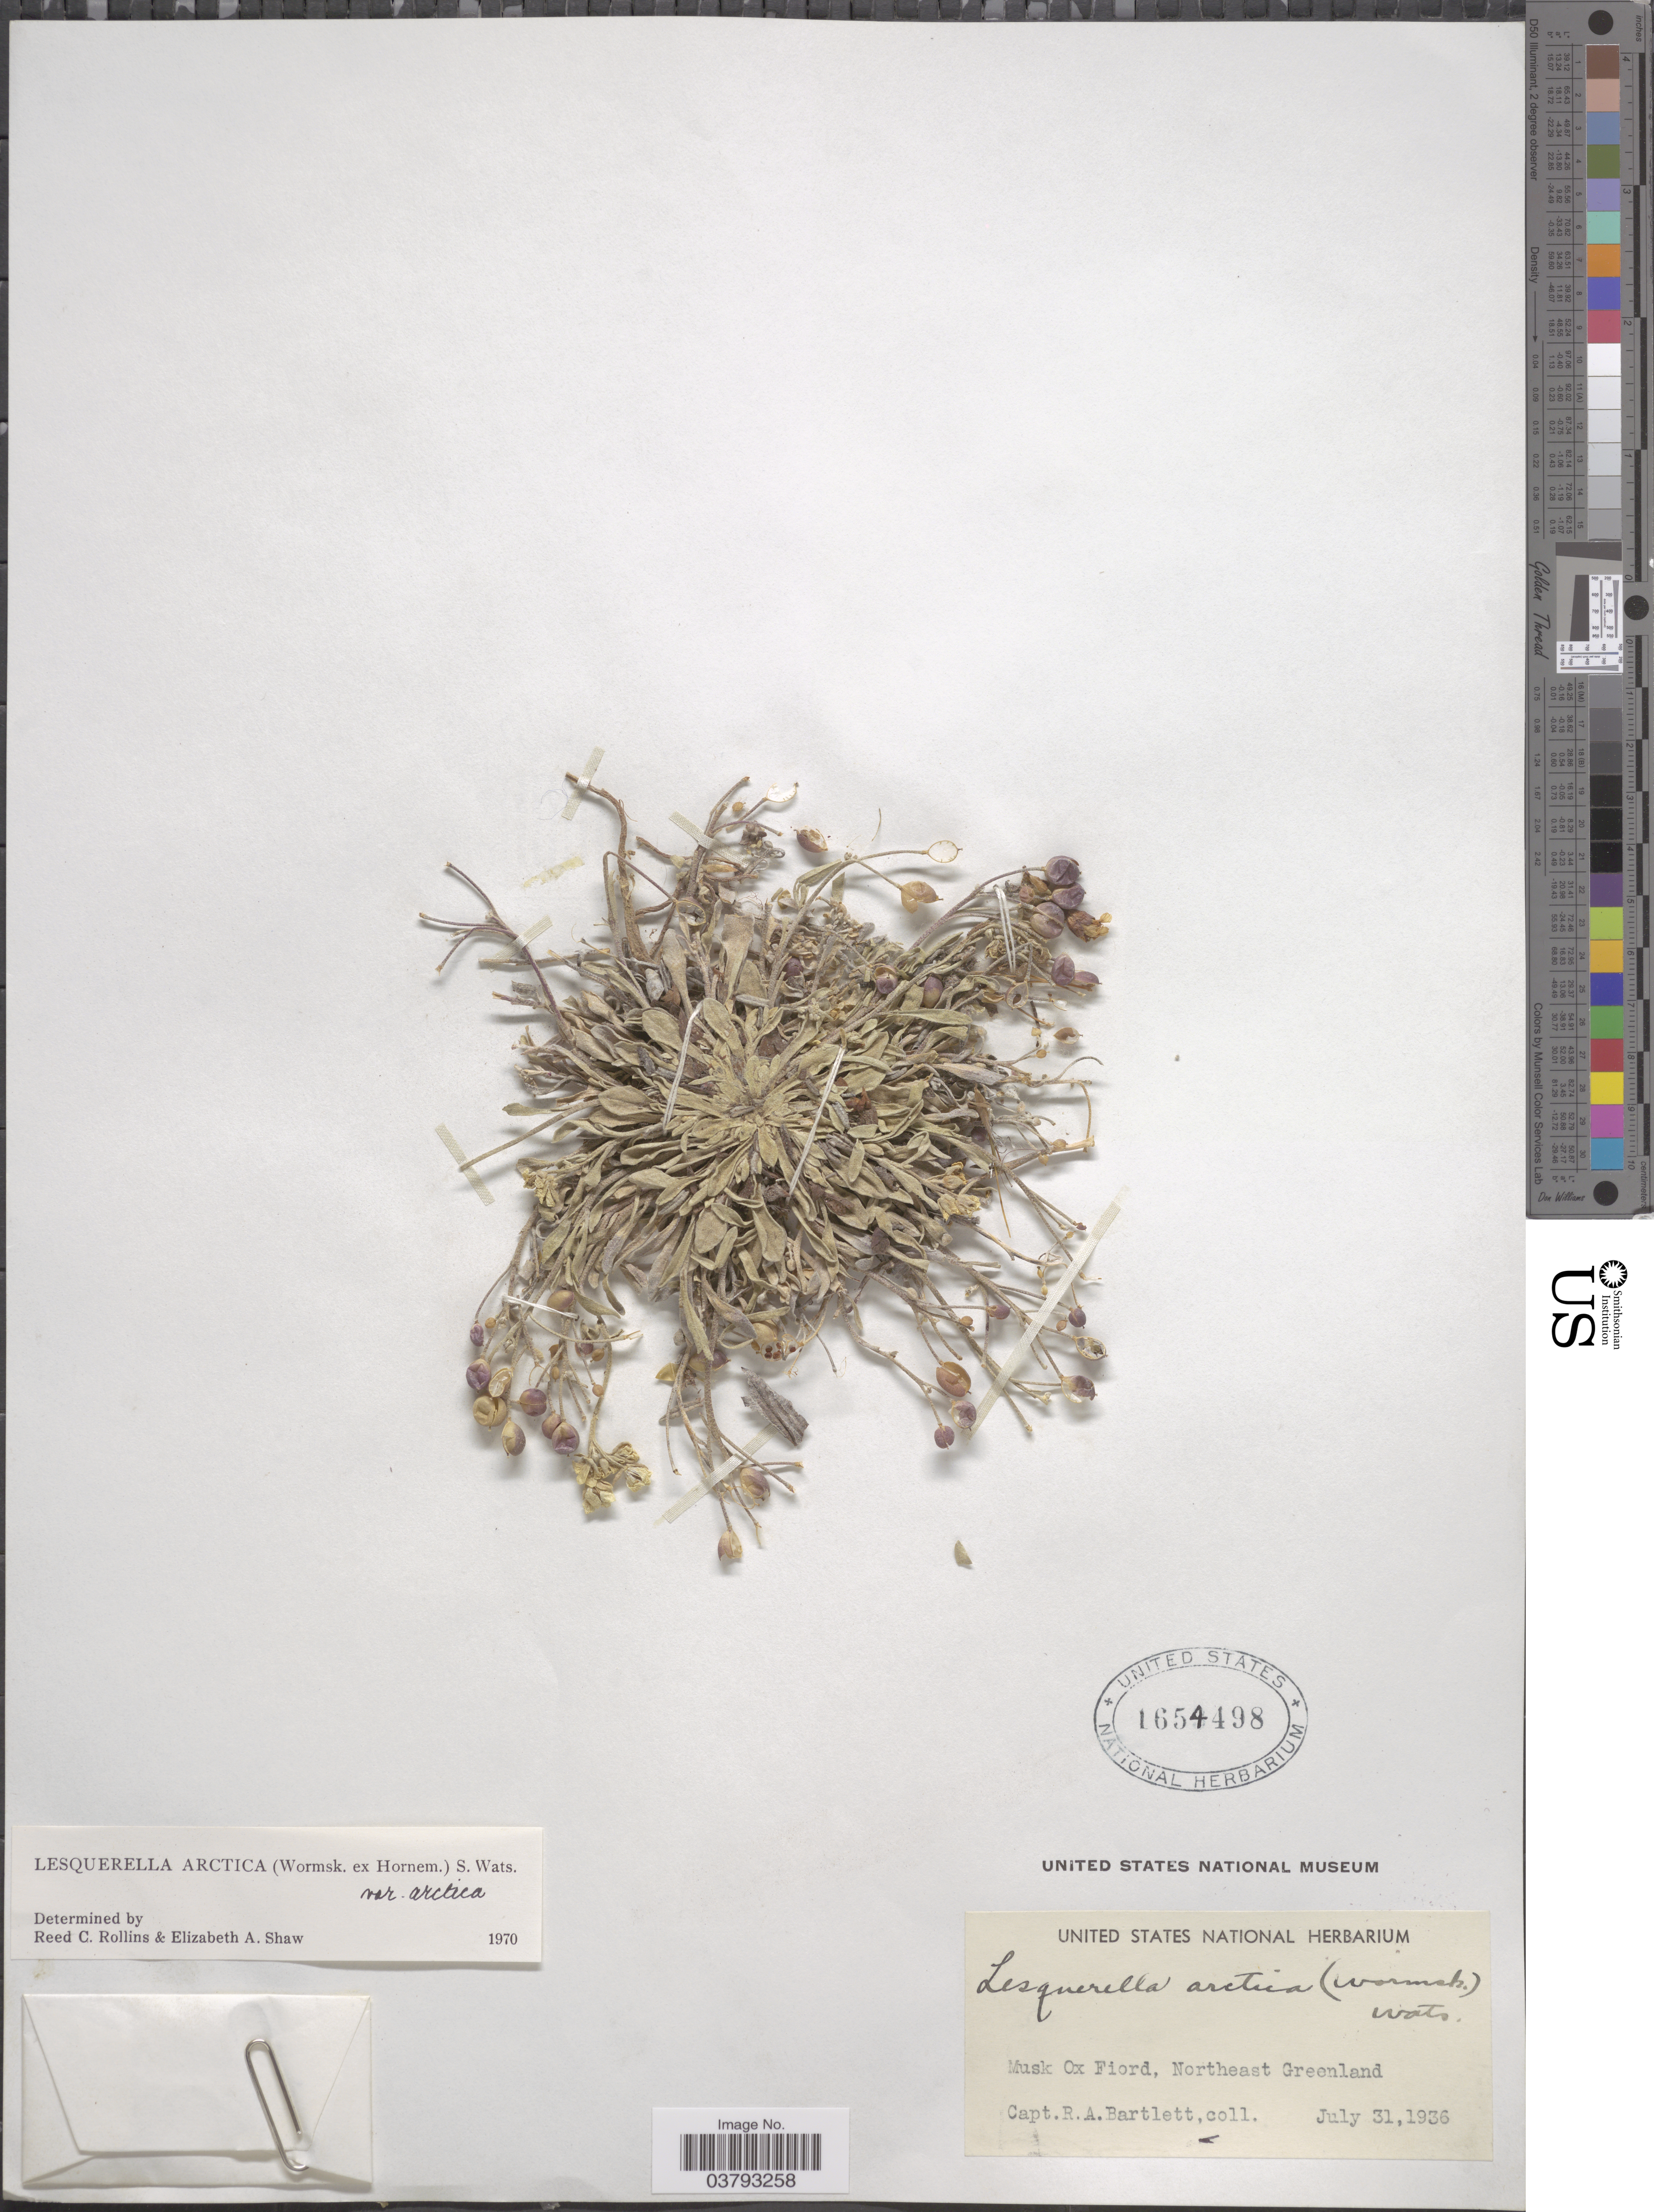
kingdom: Plantae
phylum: Tracheophyta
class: Magnoliopsida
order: Brassicales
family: Brassicaceae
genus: Lesquerella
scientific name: Lesquerella arctica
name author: (Wormsk. ex Hornem.) S. Watson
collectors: R. A. Bartlett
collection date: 1936-07-31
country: Greenland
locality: Musk Ox Fiord, Northeast Greenland.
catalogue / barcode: US 1654498